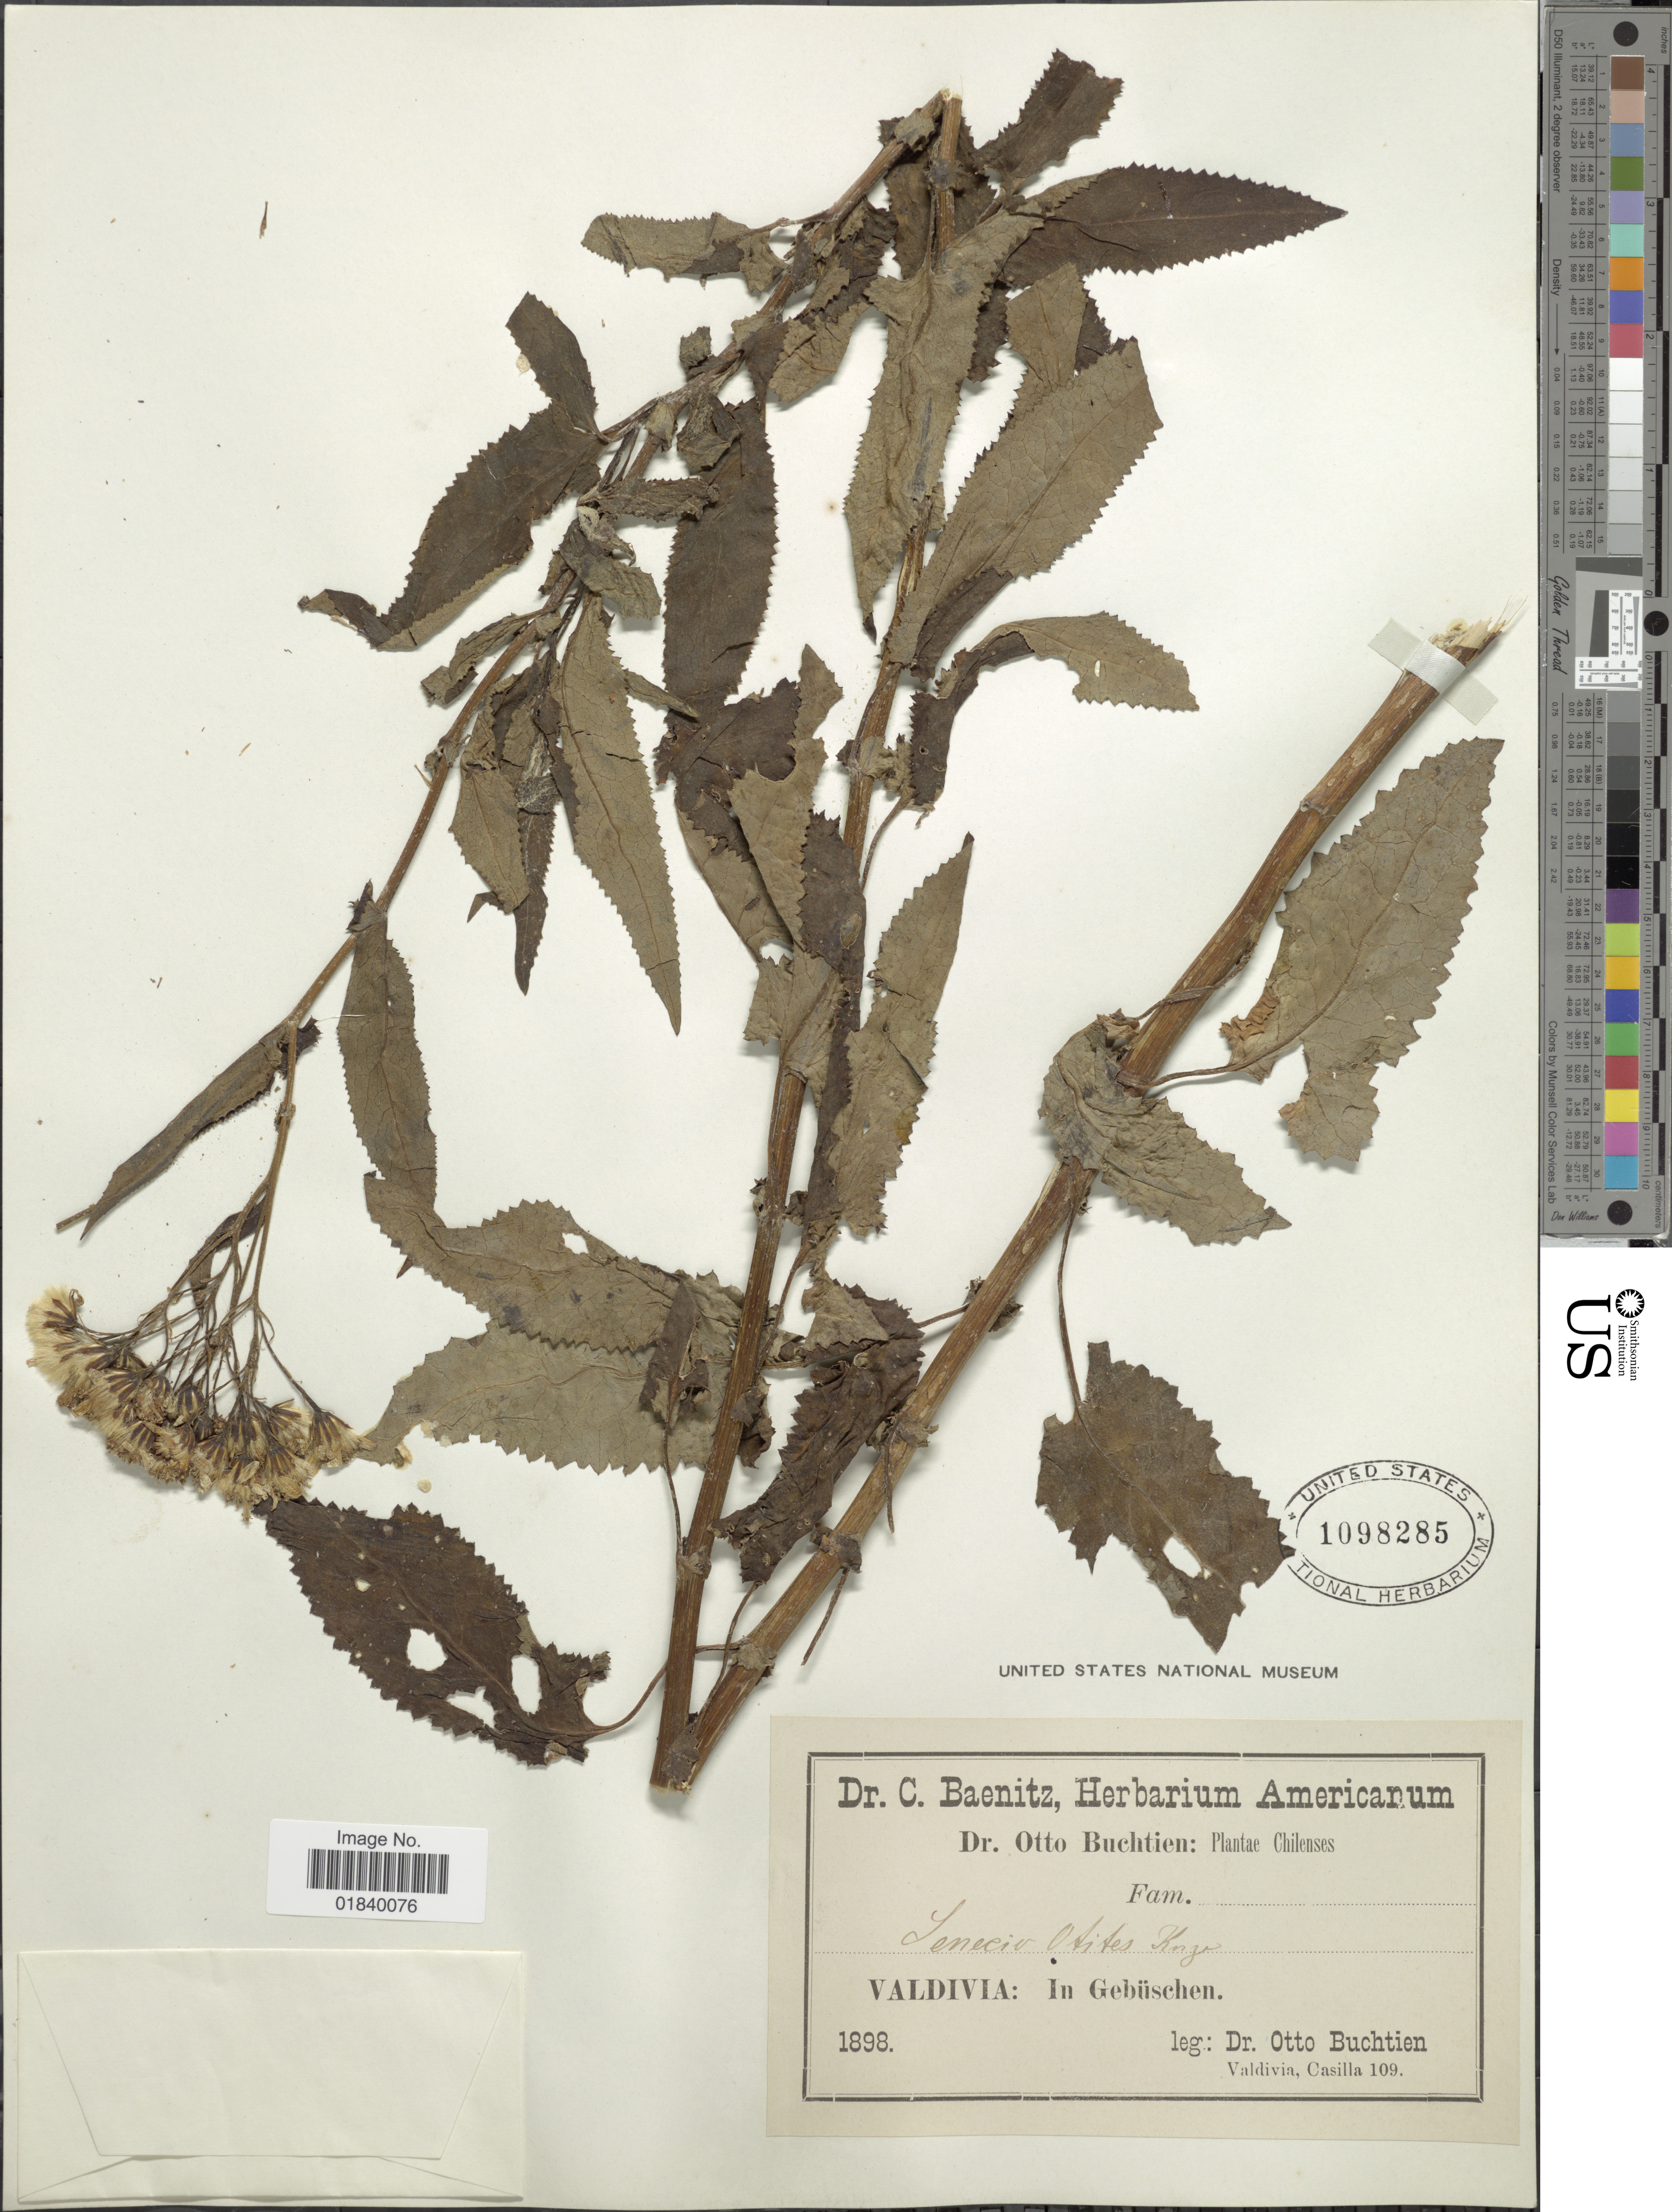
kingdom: Plantae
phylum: Tracheophyta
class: Magnoliopsida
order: Asterales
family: Asteraceae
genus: Senecio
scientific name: Senecio otites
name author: Kunze & DC.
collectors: O. Buchtien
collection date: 1898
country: Chile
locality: Valdivia, Casilla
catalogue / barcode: US 1098285